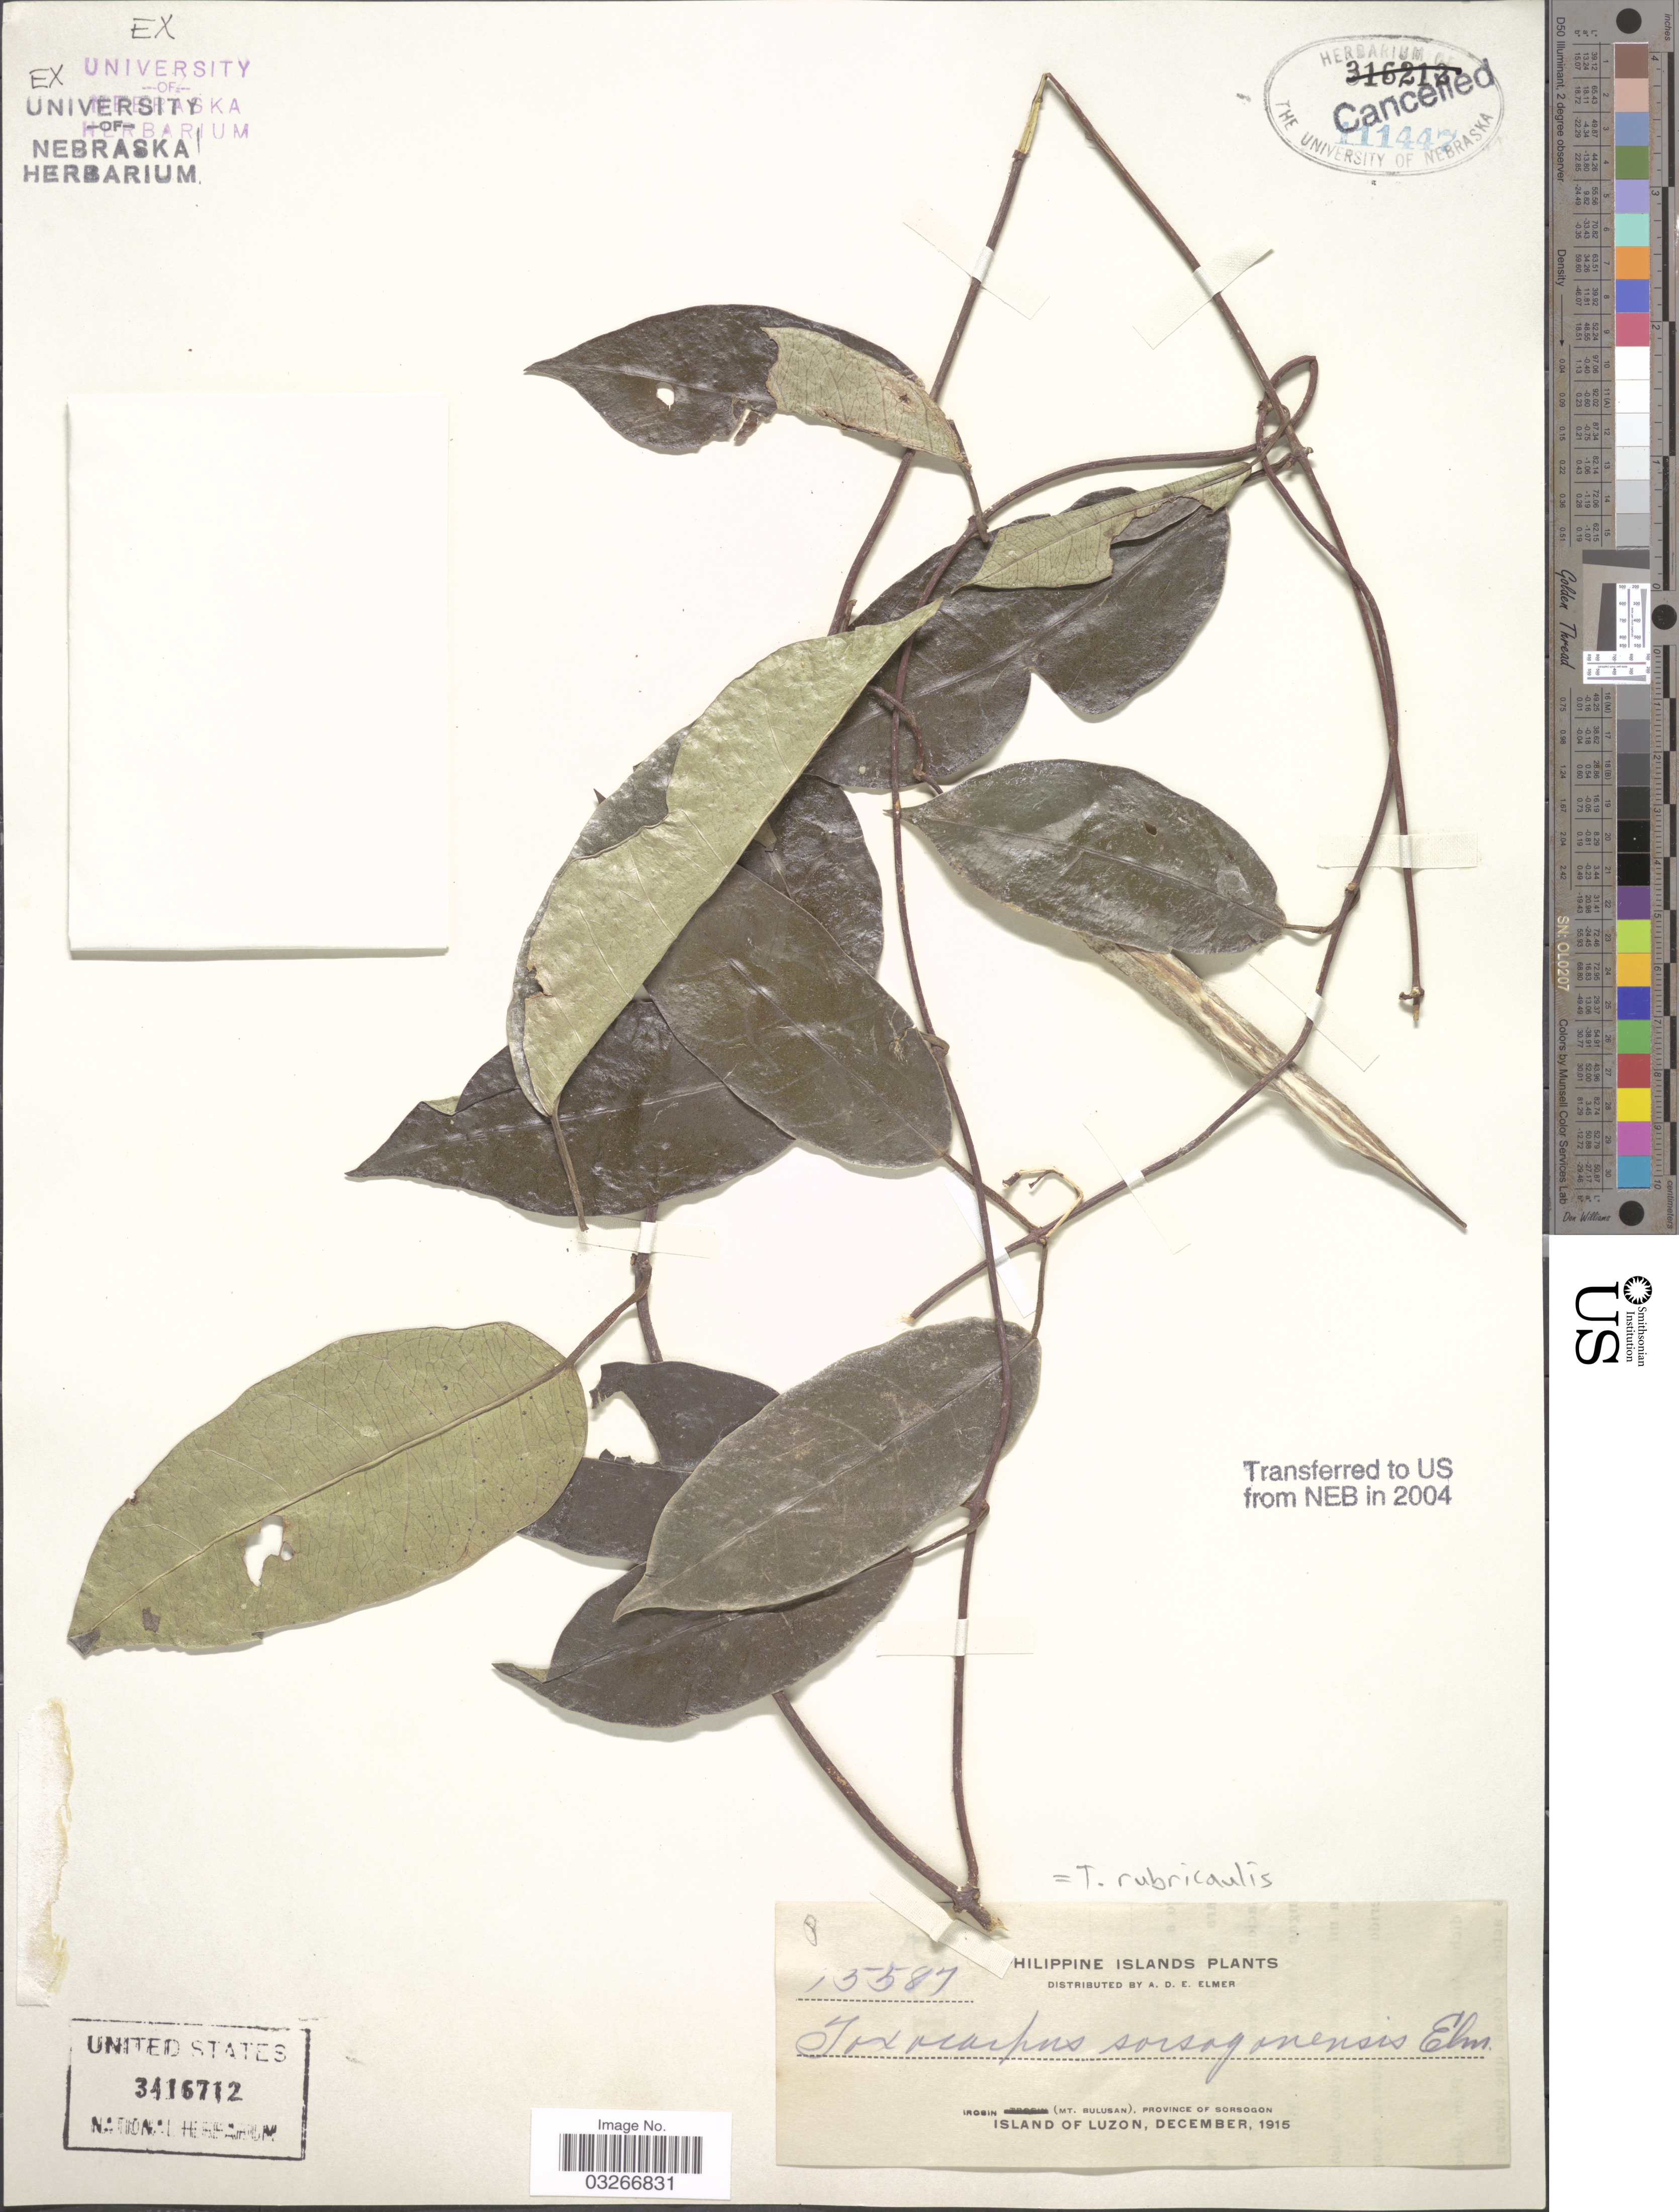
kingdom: Plantae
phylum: Tracheophyta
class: Magnoliopsida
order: Gentianales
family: Apocynaceae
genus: Toxocarpus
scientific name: Toxocarpus rubricaulis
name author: Elmer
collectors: A. D. E. Elmer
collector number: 15587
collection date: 1915-12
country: Philippines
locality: Philippine Islands, Irosin (Mt. Bulusan), Province of Sorsogon, Island of Luzon.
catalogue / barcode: US 3416712